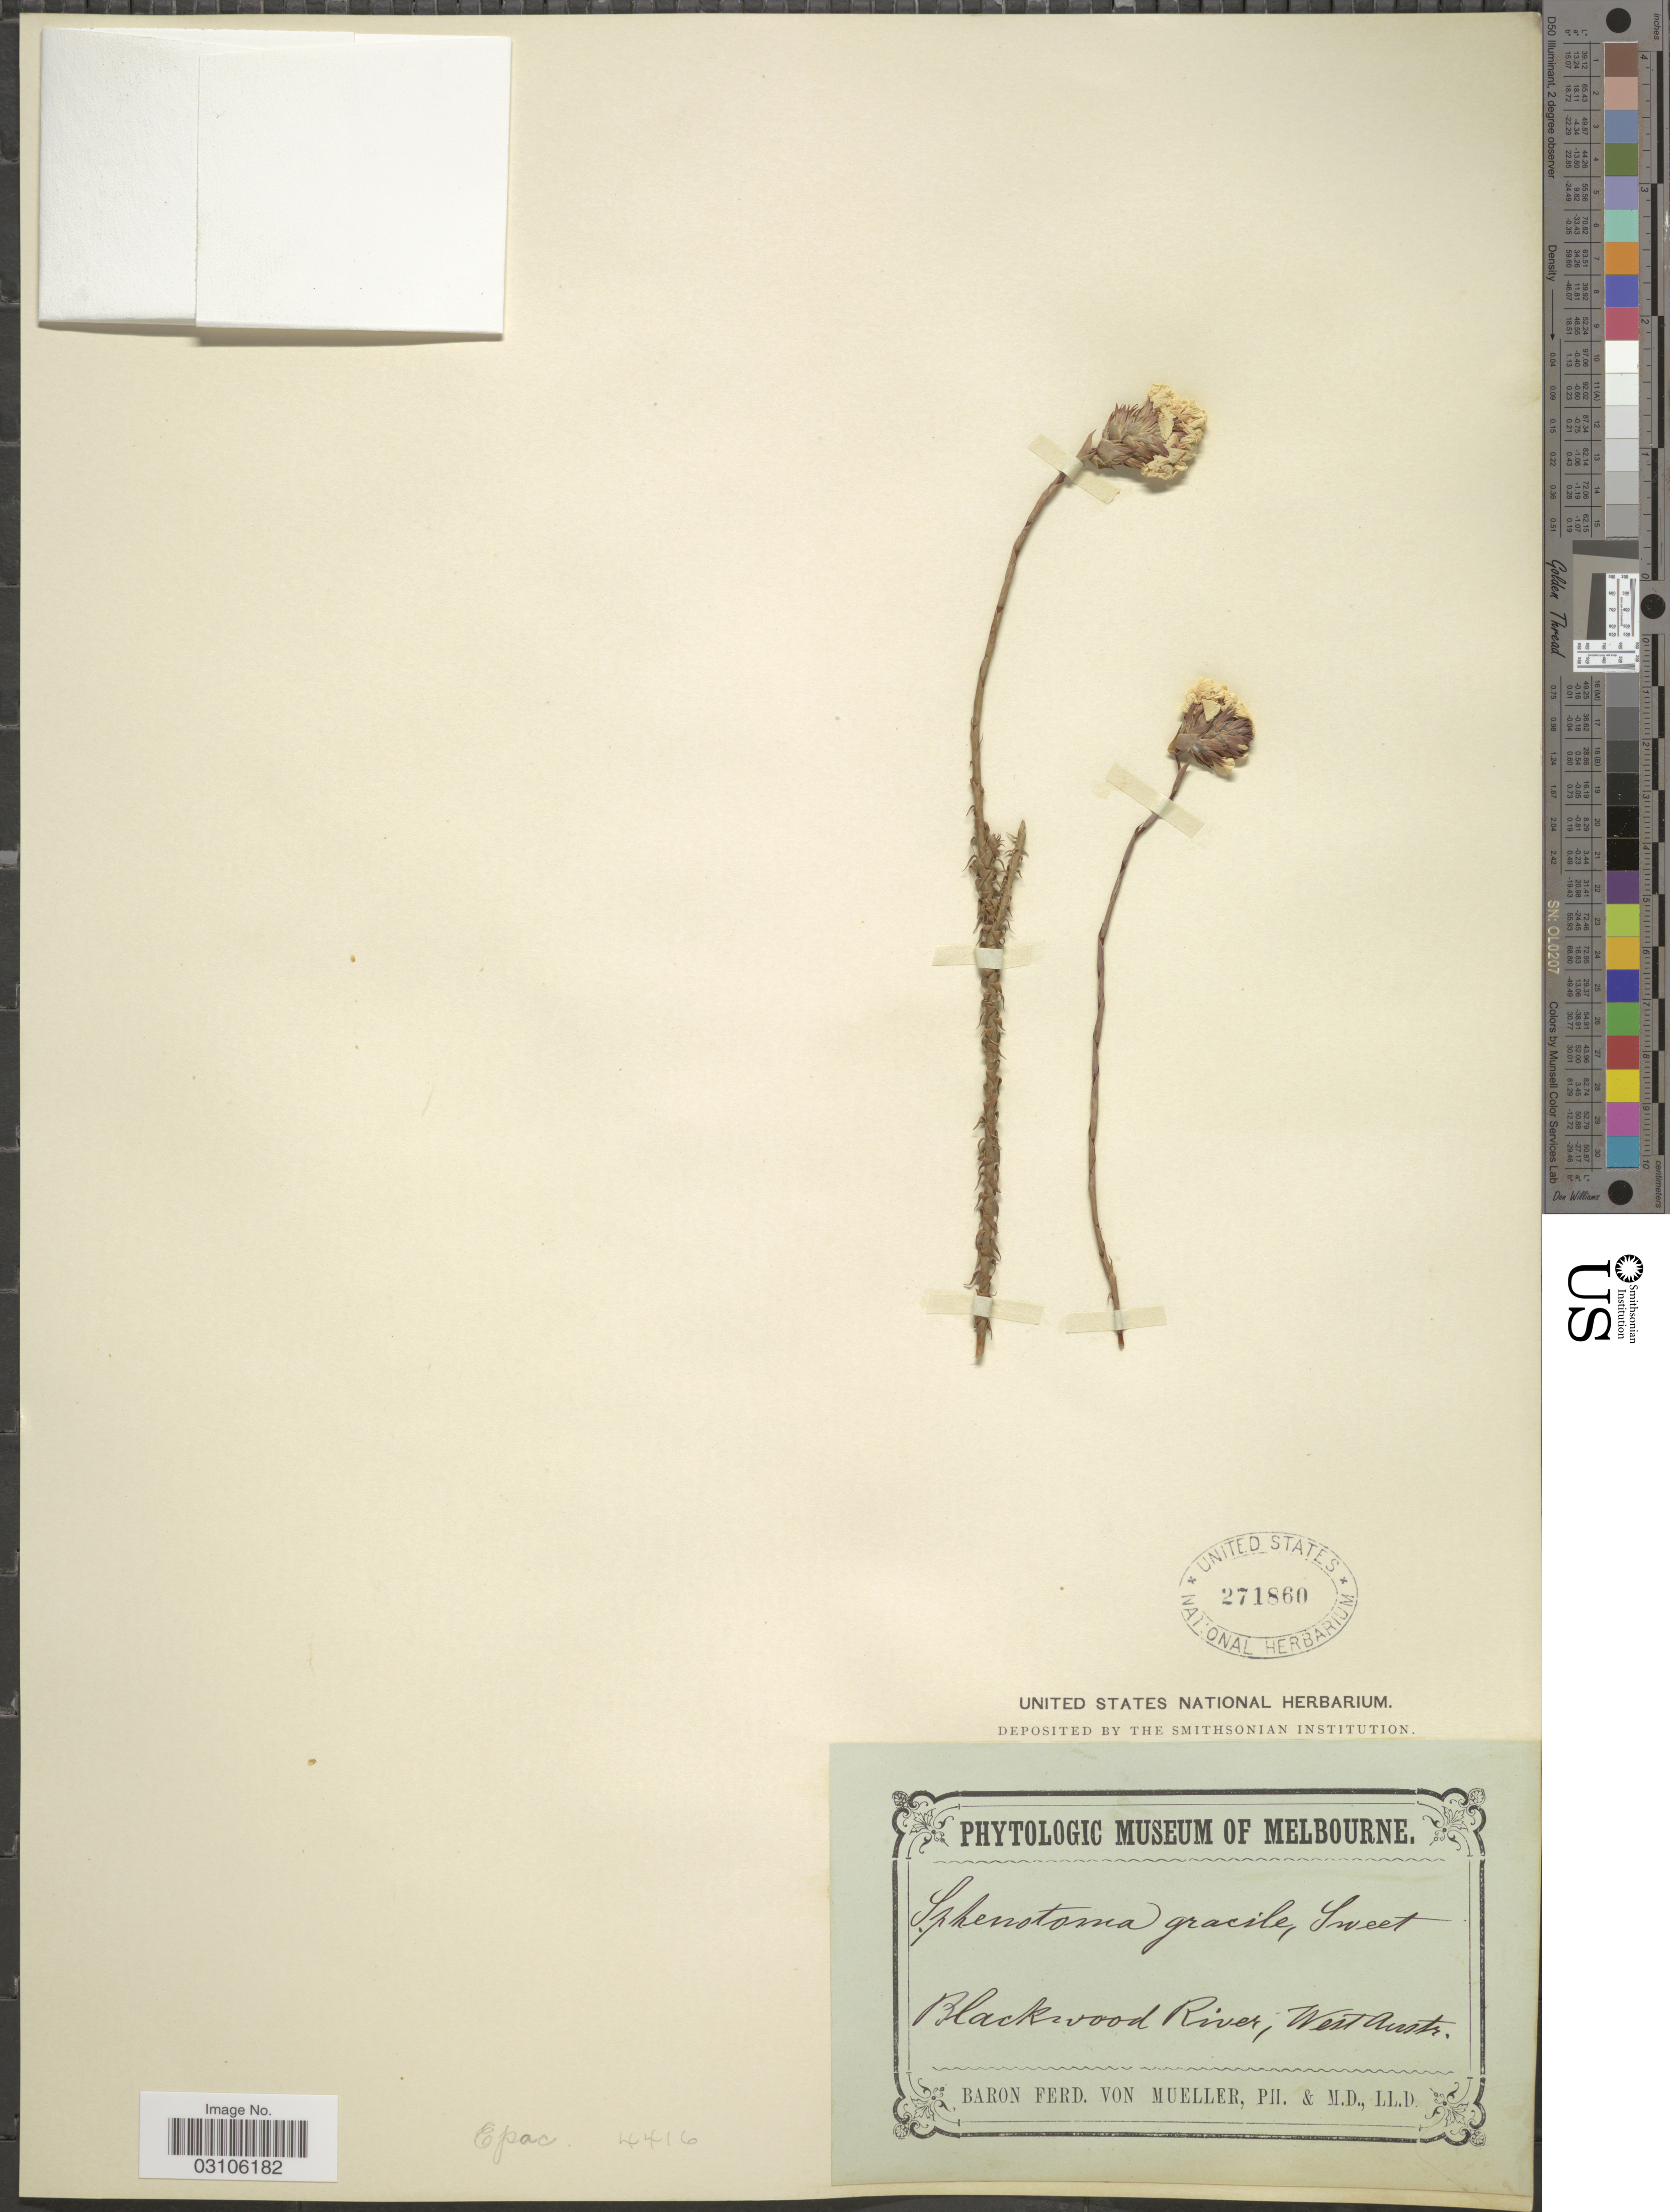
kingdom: Plantae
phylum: Tracheophyta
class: Magnoliopsida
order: Ericales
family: Ericaceae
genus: Sphenotoma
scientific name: Sphenotoma gracile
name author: Sweet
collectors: F. Mueller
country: Australia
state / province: Western Australia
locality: Blackwood River, West Austr.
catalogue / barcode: US 271860